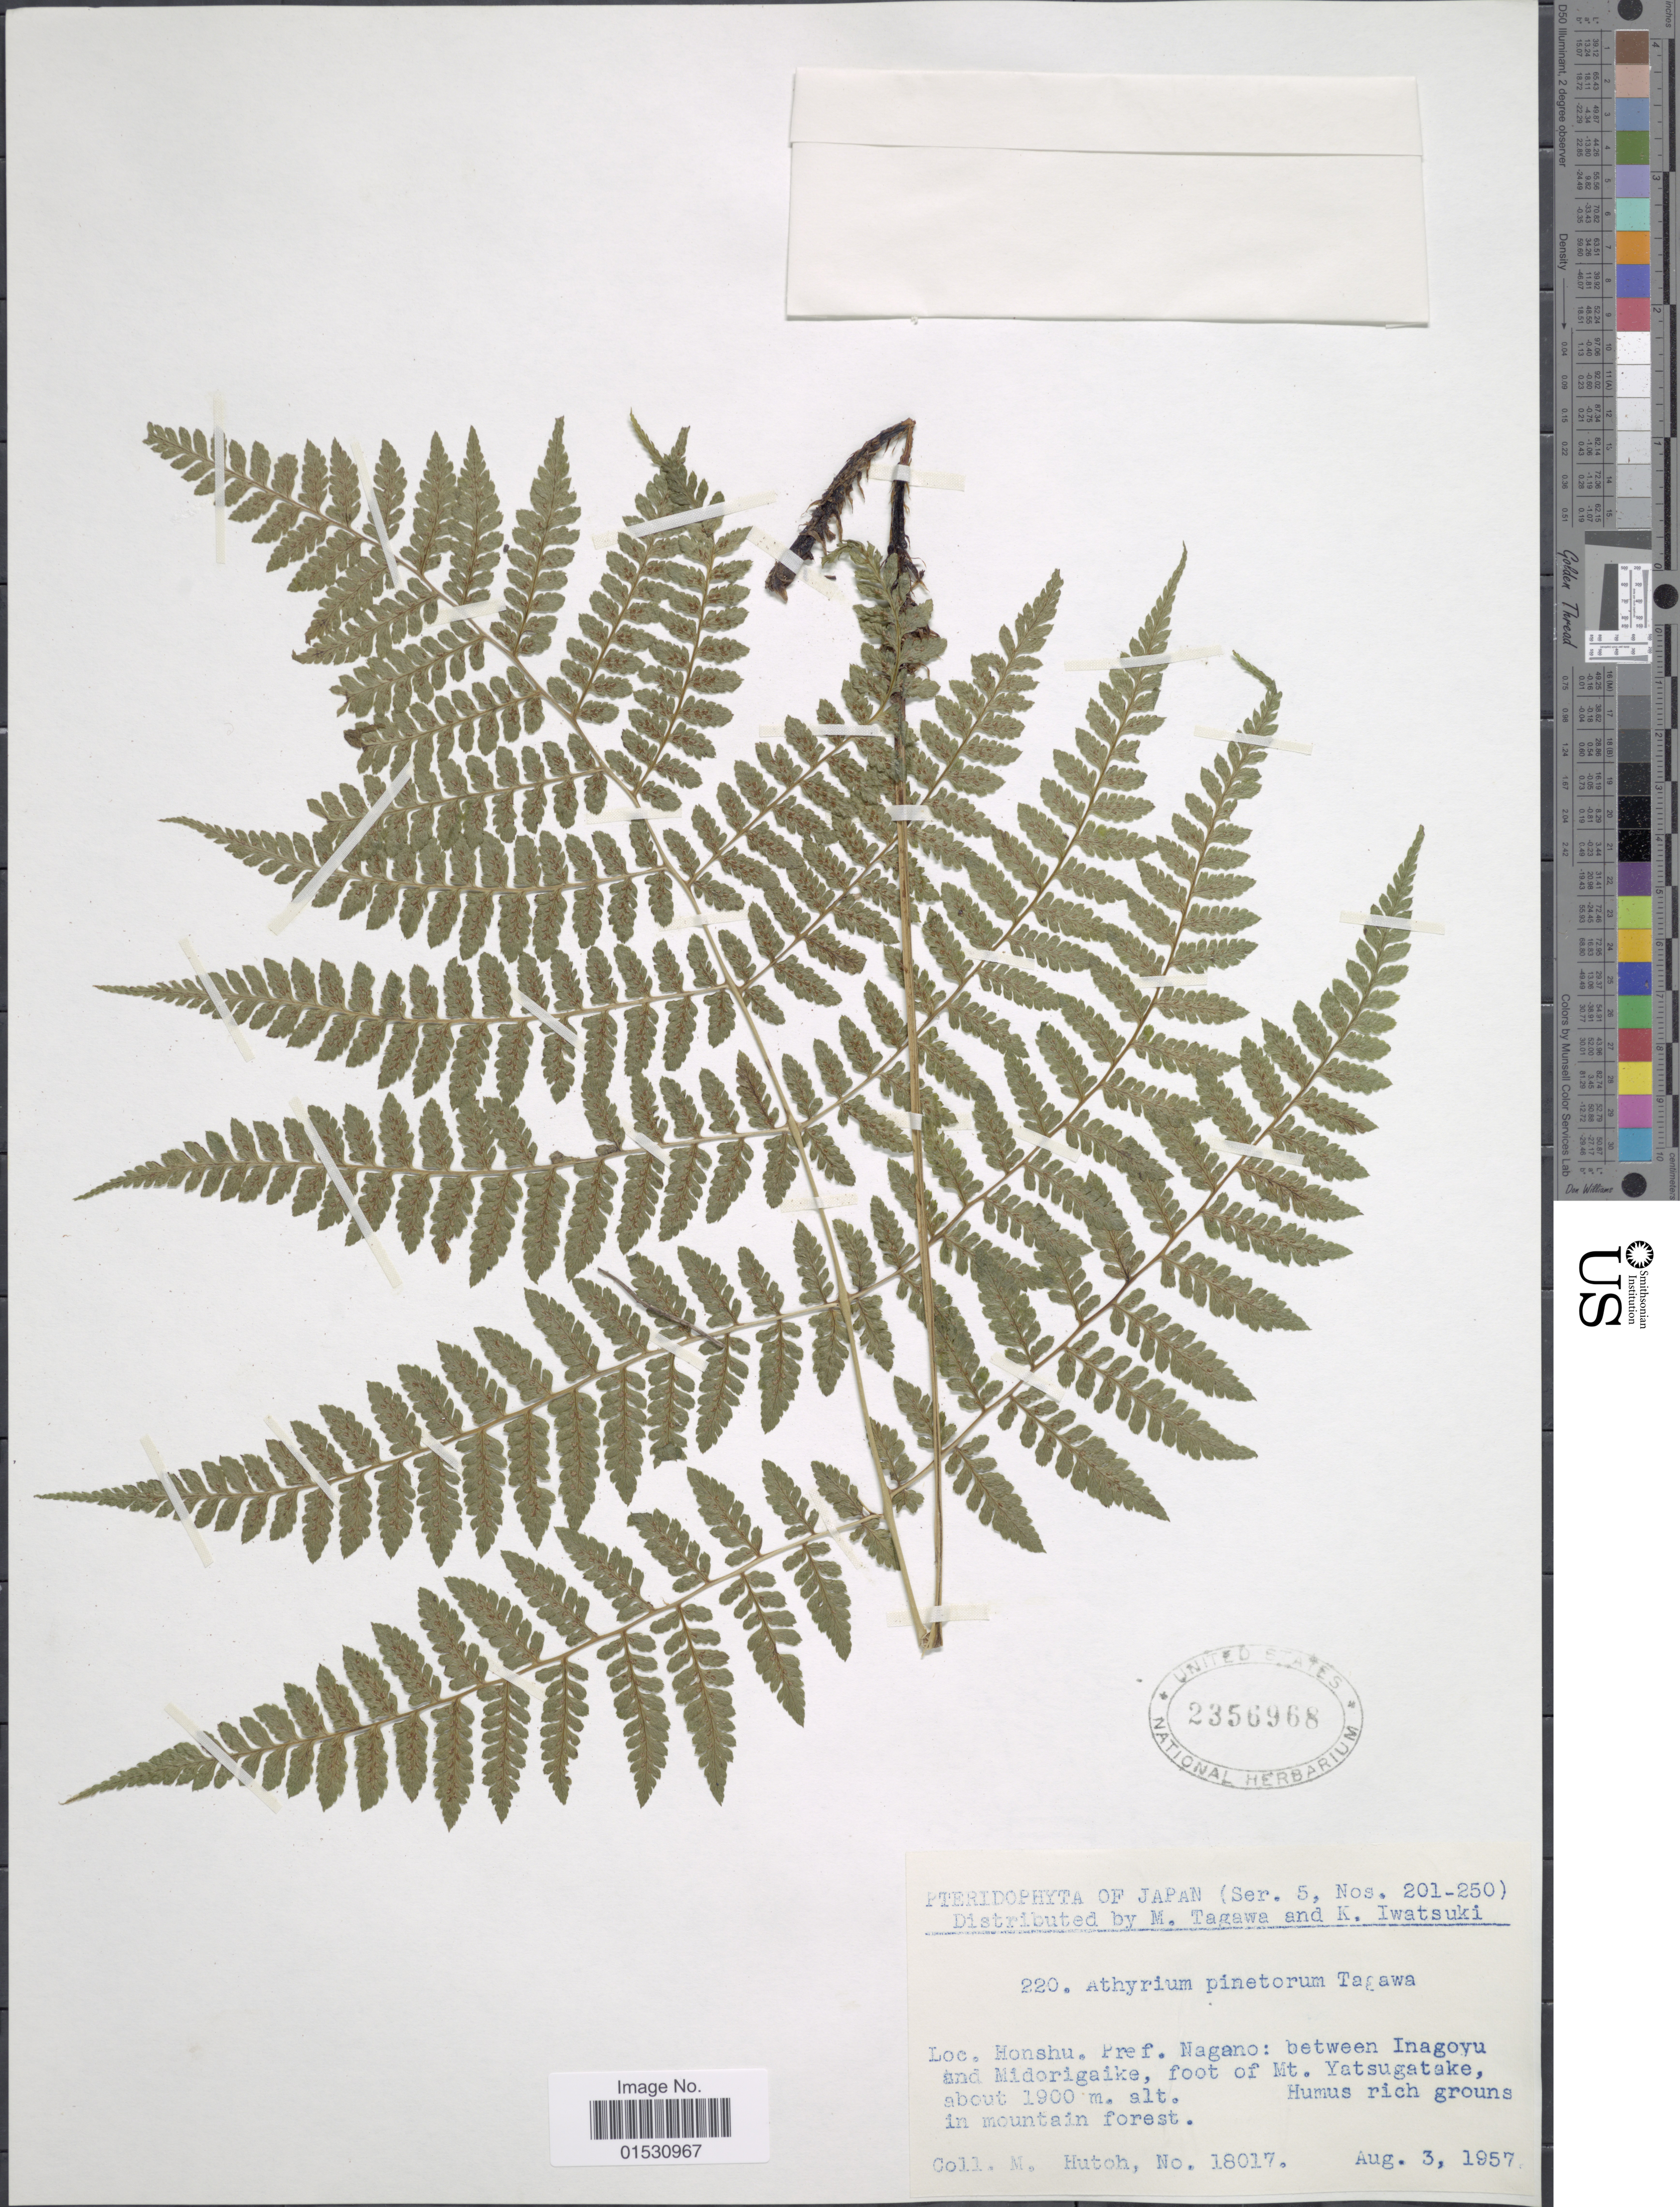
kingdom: Plantae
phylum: Tracheophyta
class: Polypodiopsida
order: Polypodiales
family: Athyriaceae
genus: Athyrium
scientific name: Athyrium pinetorum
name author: Tagawa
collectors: M. Hutoh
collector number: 18017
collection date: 1957-08-03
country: Japan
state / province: Nagano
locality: Honshu. Pref. Nagano: between Inagoyu and Midorigaike, foot of Mt. Yatsugatake.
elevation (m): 1900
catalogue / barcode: US 2356968